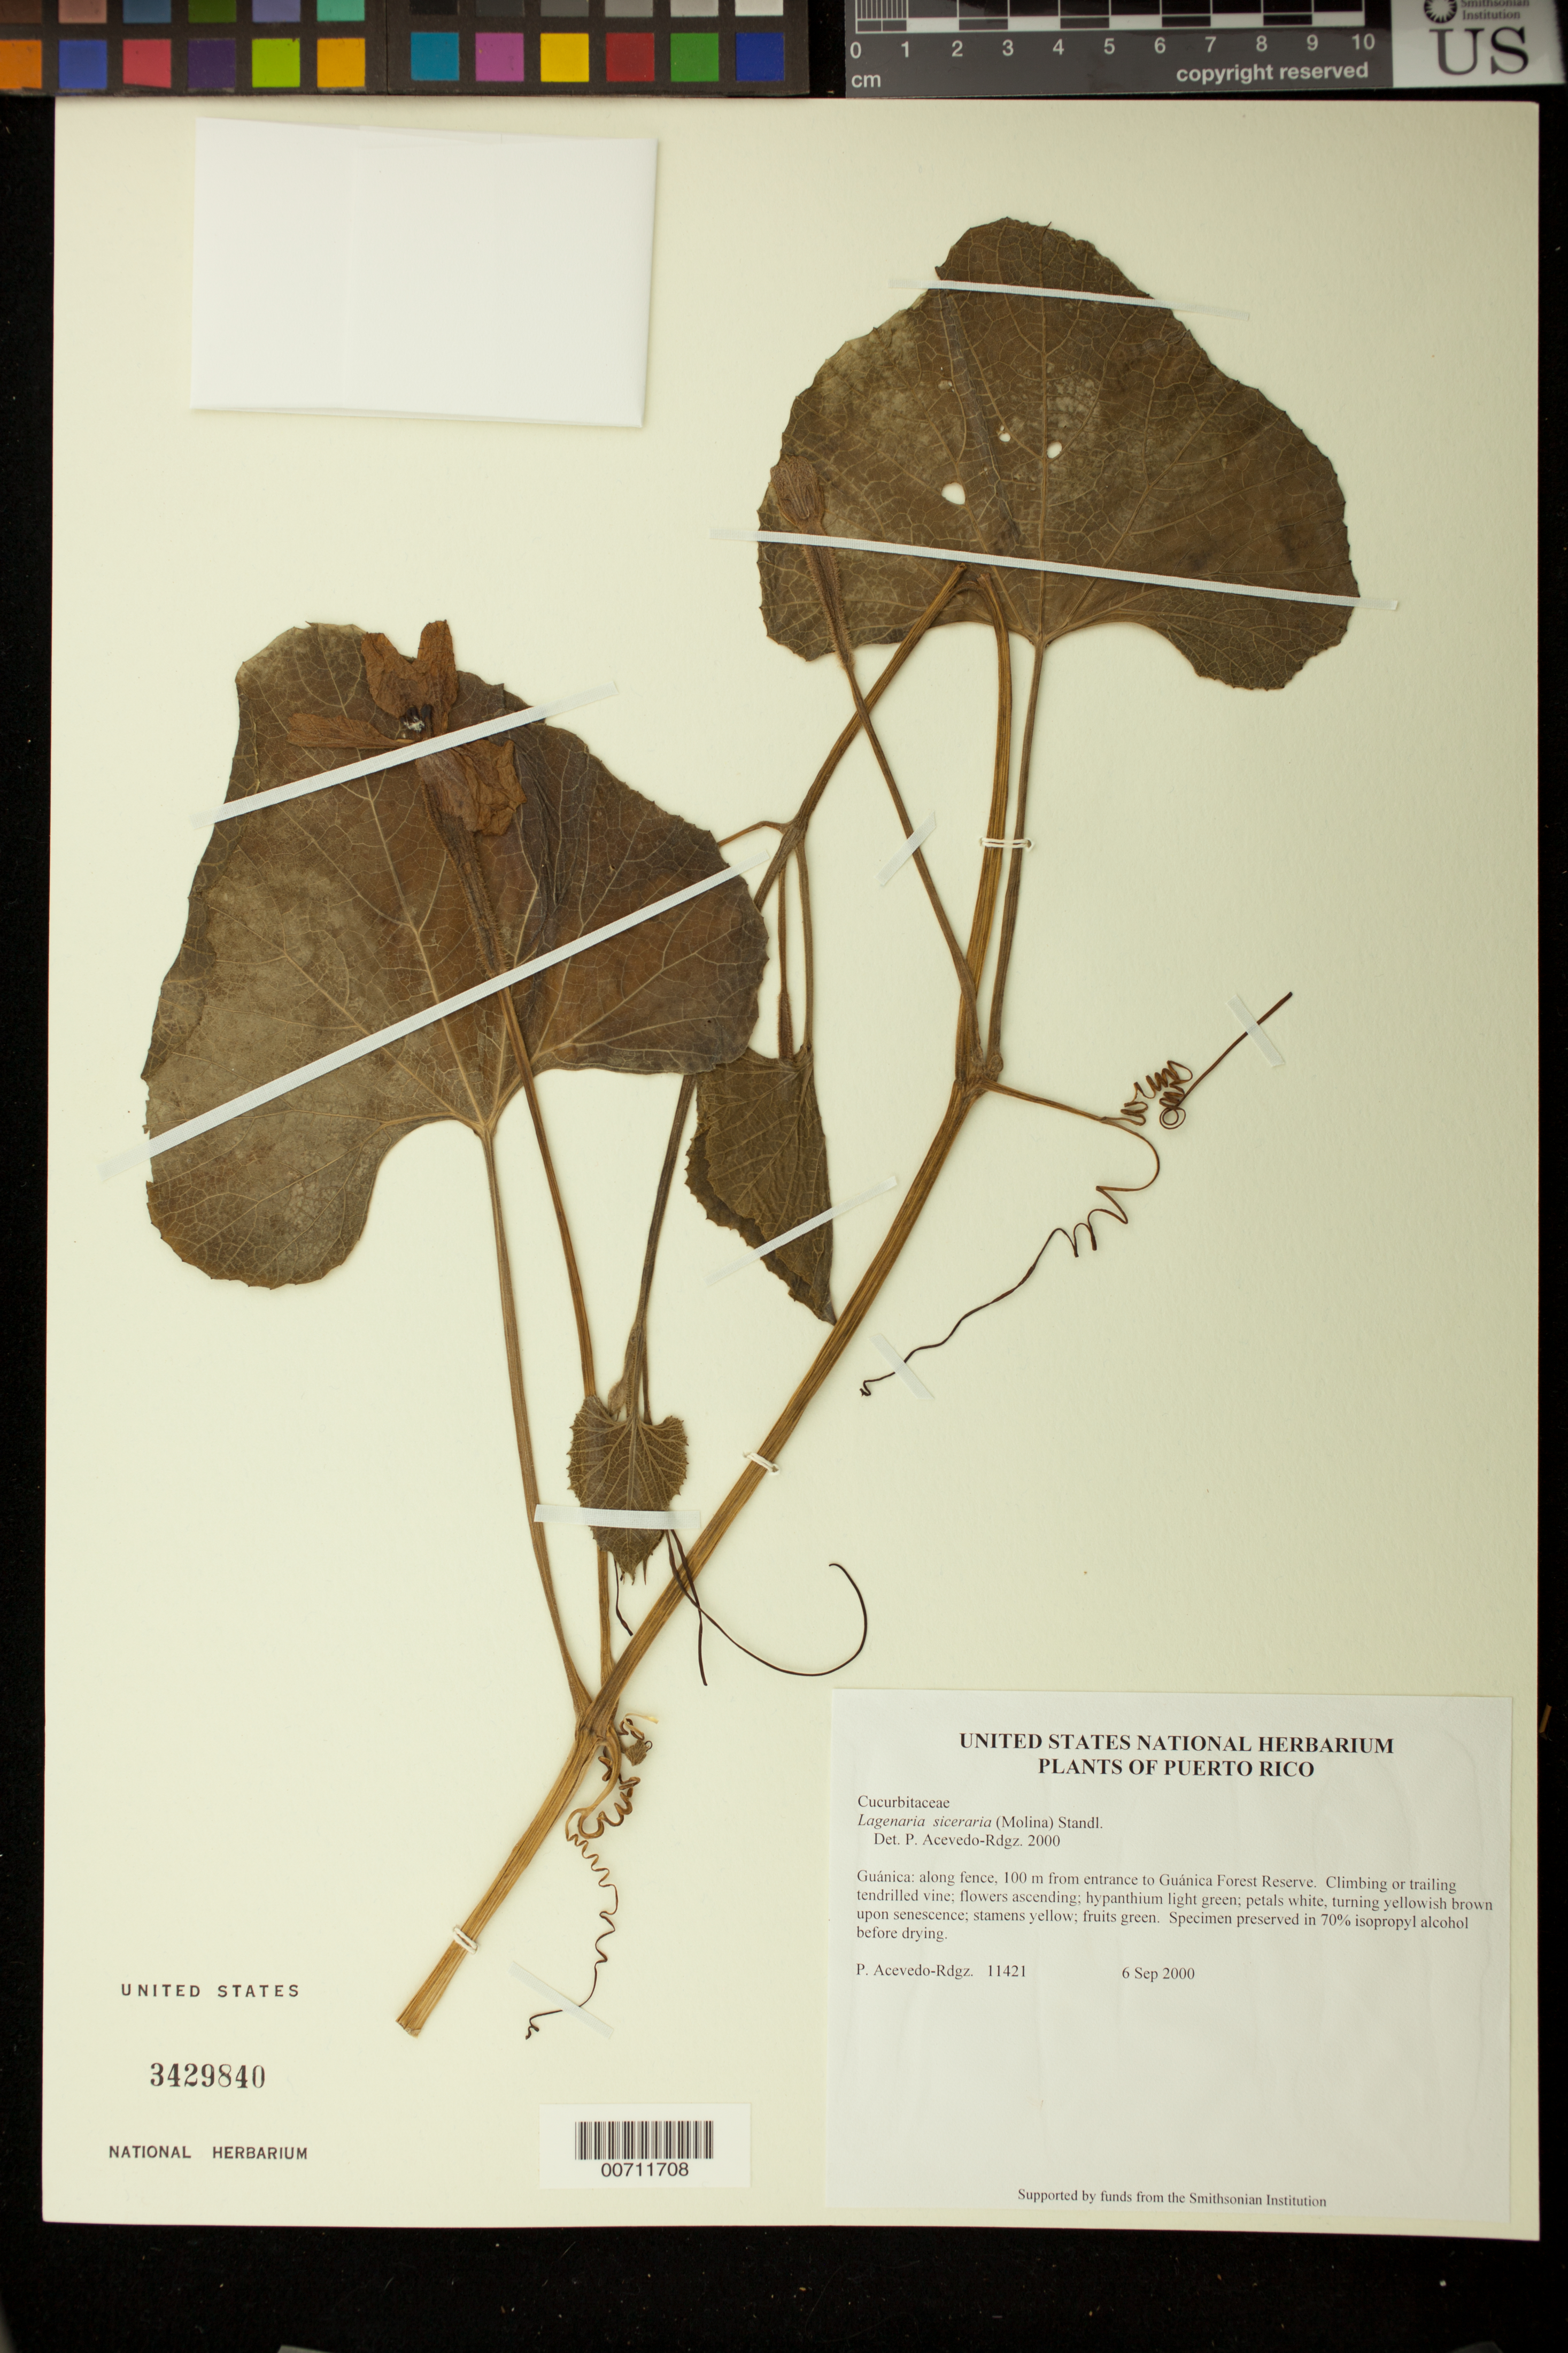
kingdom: Plantae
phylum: Tracheophyta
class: Magnoliopsida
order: Cucurbitales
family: Cucurbitaceae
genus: Lagenaria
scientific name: Lagenaria siceraria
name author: (Molina) Standl.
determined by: Acevedo-Rodríguez, P., (BOT), Smithsonian Institution - National Museum of Natural History (UNITED STATES)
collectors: P. Acevedo-Rodr.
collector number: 11421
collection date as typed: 06 Sep 2000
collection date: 2000-09-06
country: Puerto Rico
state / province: Guánica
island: Puerto Rico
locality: Guánica: along fence, 100 m from entrance to Guánica Forest Reserve.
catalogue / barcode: US 3429840